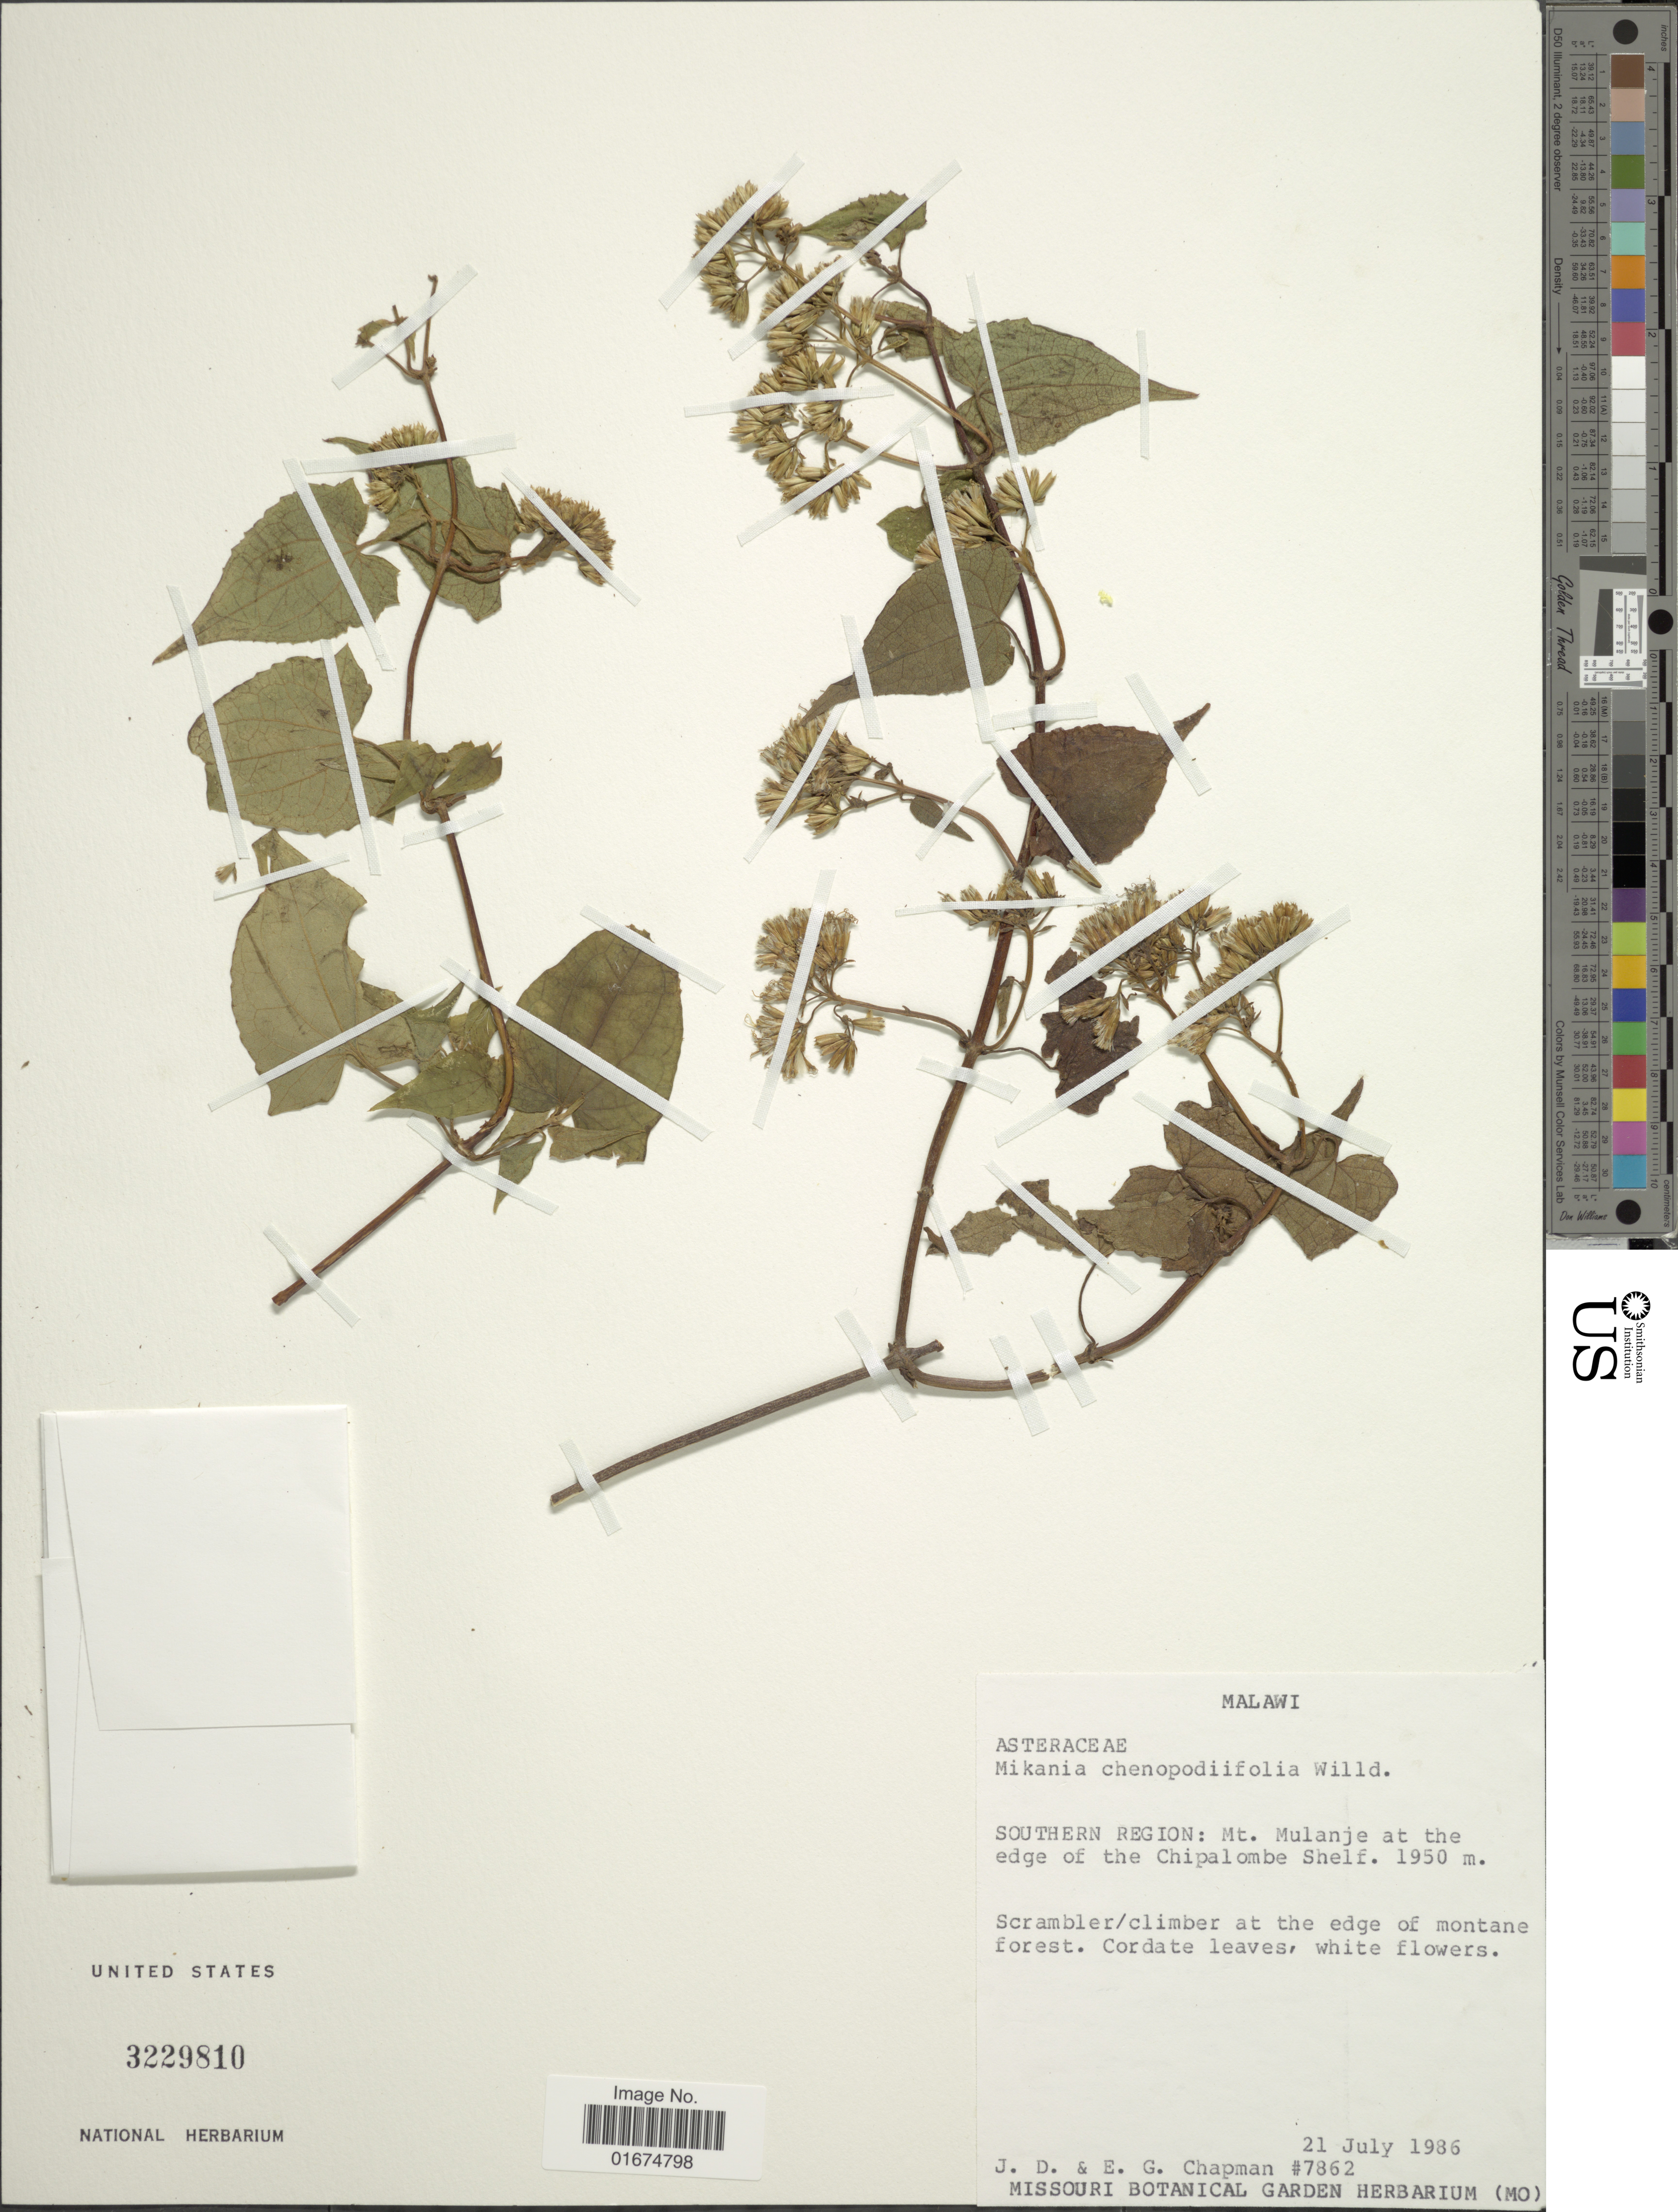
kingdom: Plantae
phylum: Tracheophyta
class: Magnoliopsida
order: Asterales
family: Asteraceae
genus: Mikania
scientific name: Mikania chenopodifolia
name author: Willd.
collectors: J. D. Chapman & E. G. Chapman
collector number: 7862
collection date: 1986-07-21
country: Malawi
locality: Southern Region: Mt. Mulanje at the edge of the Chiaplombe Shelf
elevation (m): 1950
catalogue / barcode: US 3229810